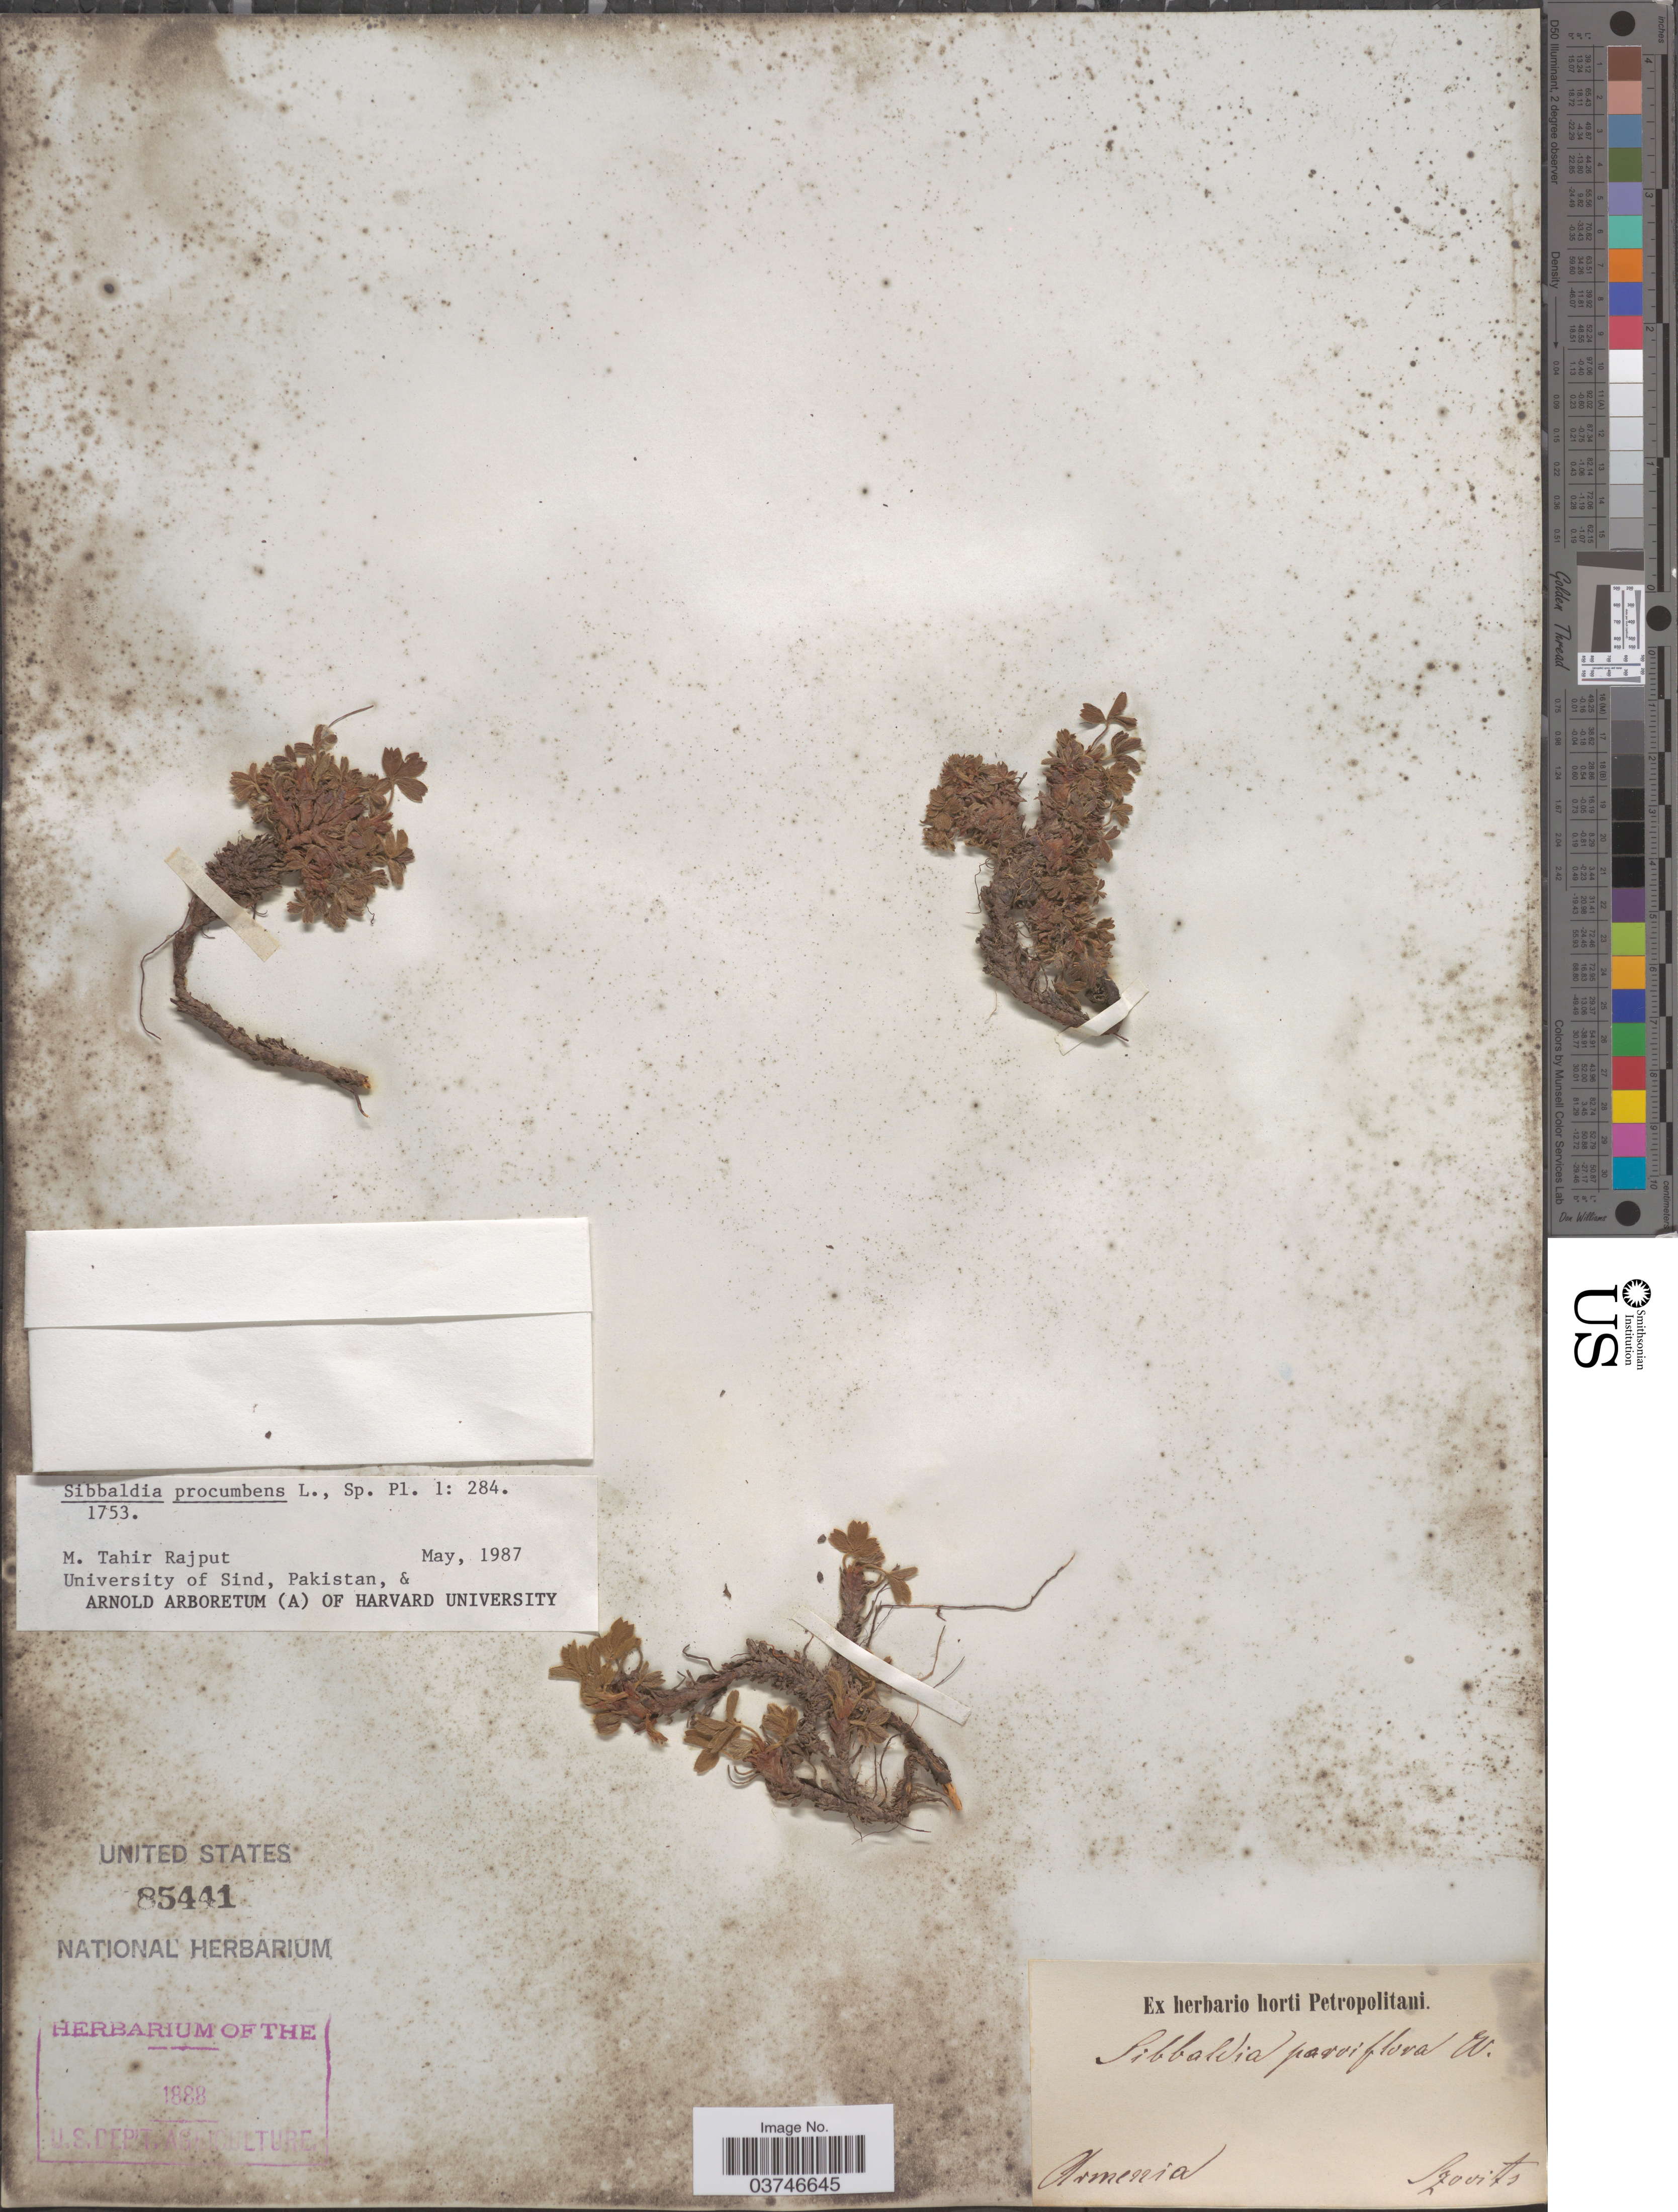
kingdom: Plantae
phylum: Tracheophyta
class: Magnoliopsida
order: Rosales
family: Rosaceae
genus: Sibbaldia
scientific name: Sibbaldia procumbens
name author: L.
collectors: Szovits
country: Armenia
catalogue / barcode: US 85441